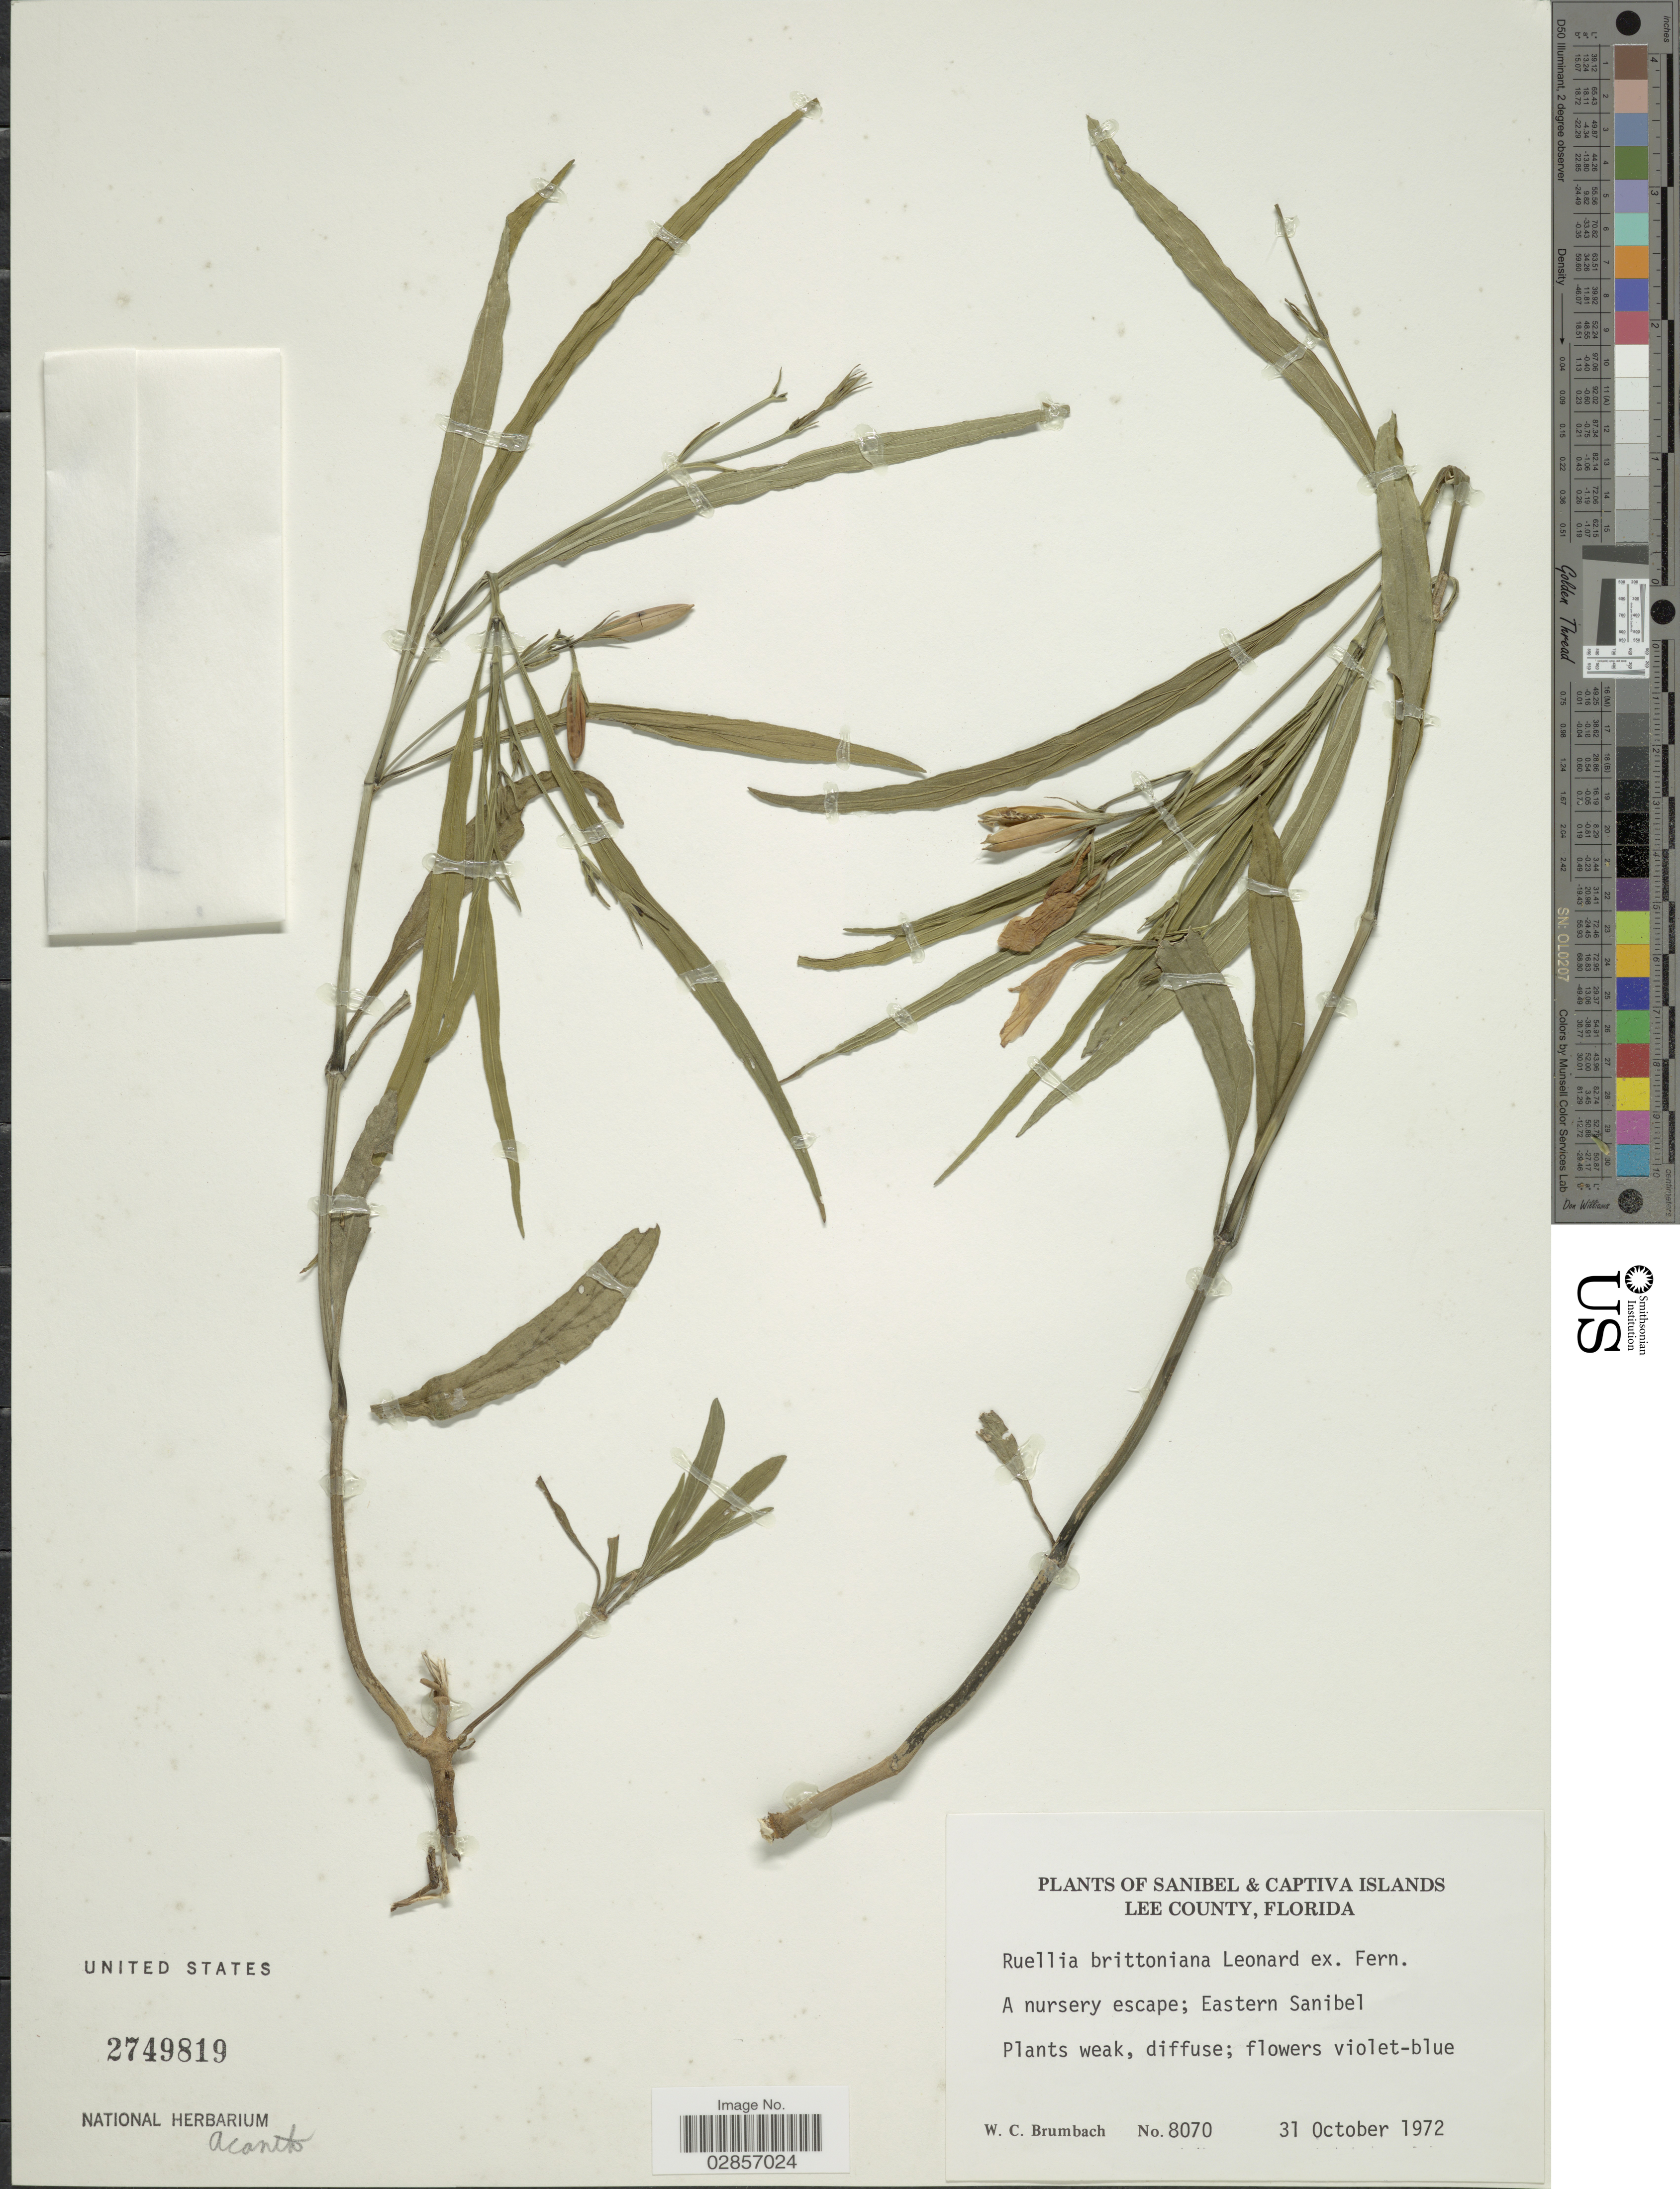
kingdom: Plantae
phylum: Tracheophyta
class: Magnoliopsida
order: Lamiales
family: Acanthaceae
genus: Ruellia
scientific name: Ruellia coerulea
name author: Morong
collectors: W. C. Brumbach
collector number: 8070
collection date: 1972-10-31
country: United States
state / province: Florida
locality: Sanibel & Captiva Islands. Lee County. A nursery escape; Eastern Sanibel.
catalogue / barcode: US 2749819